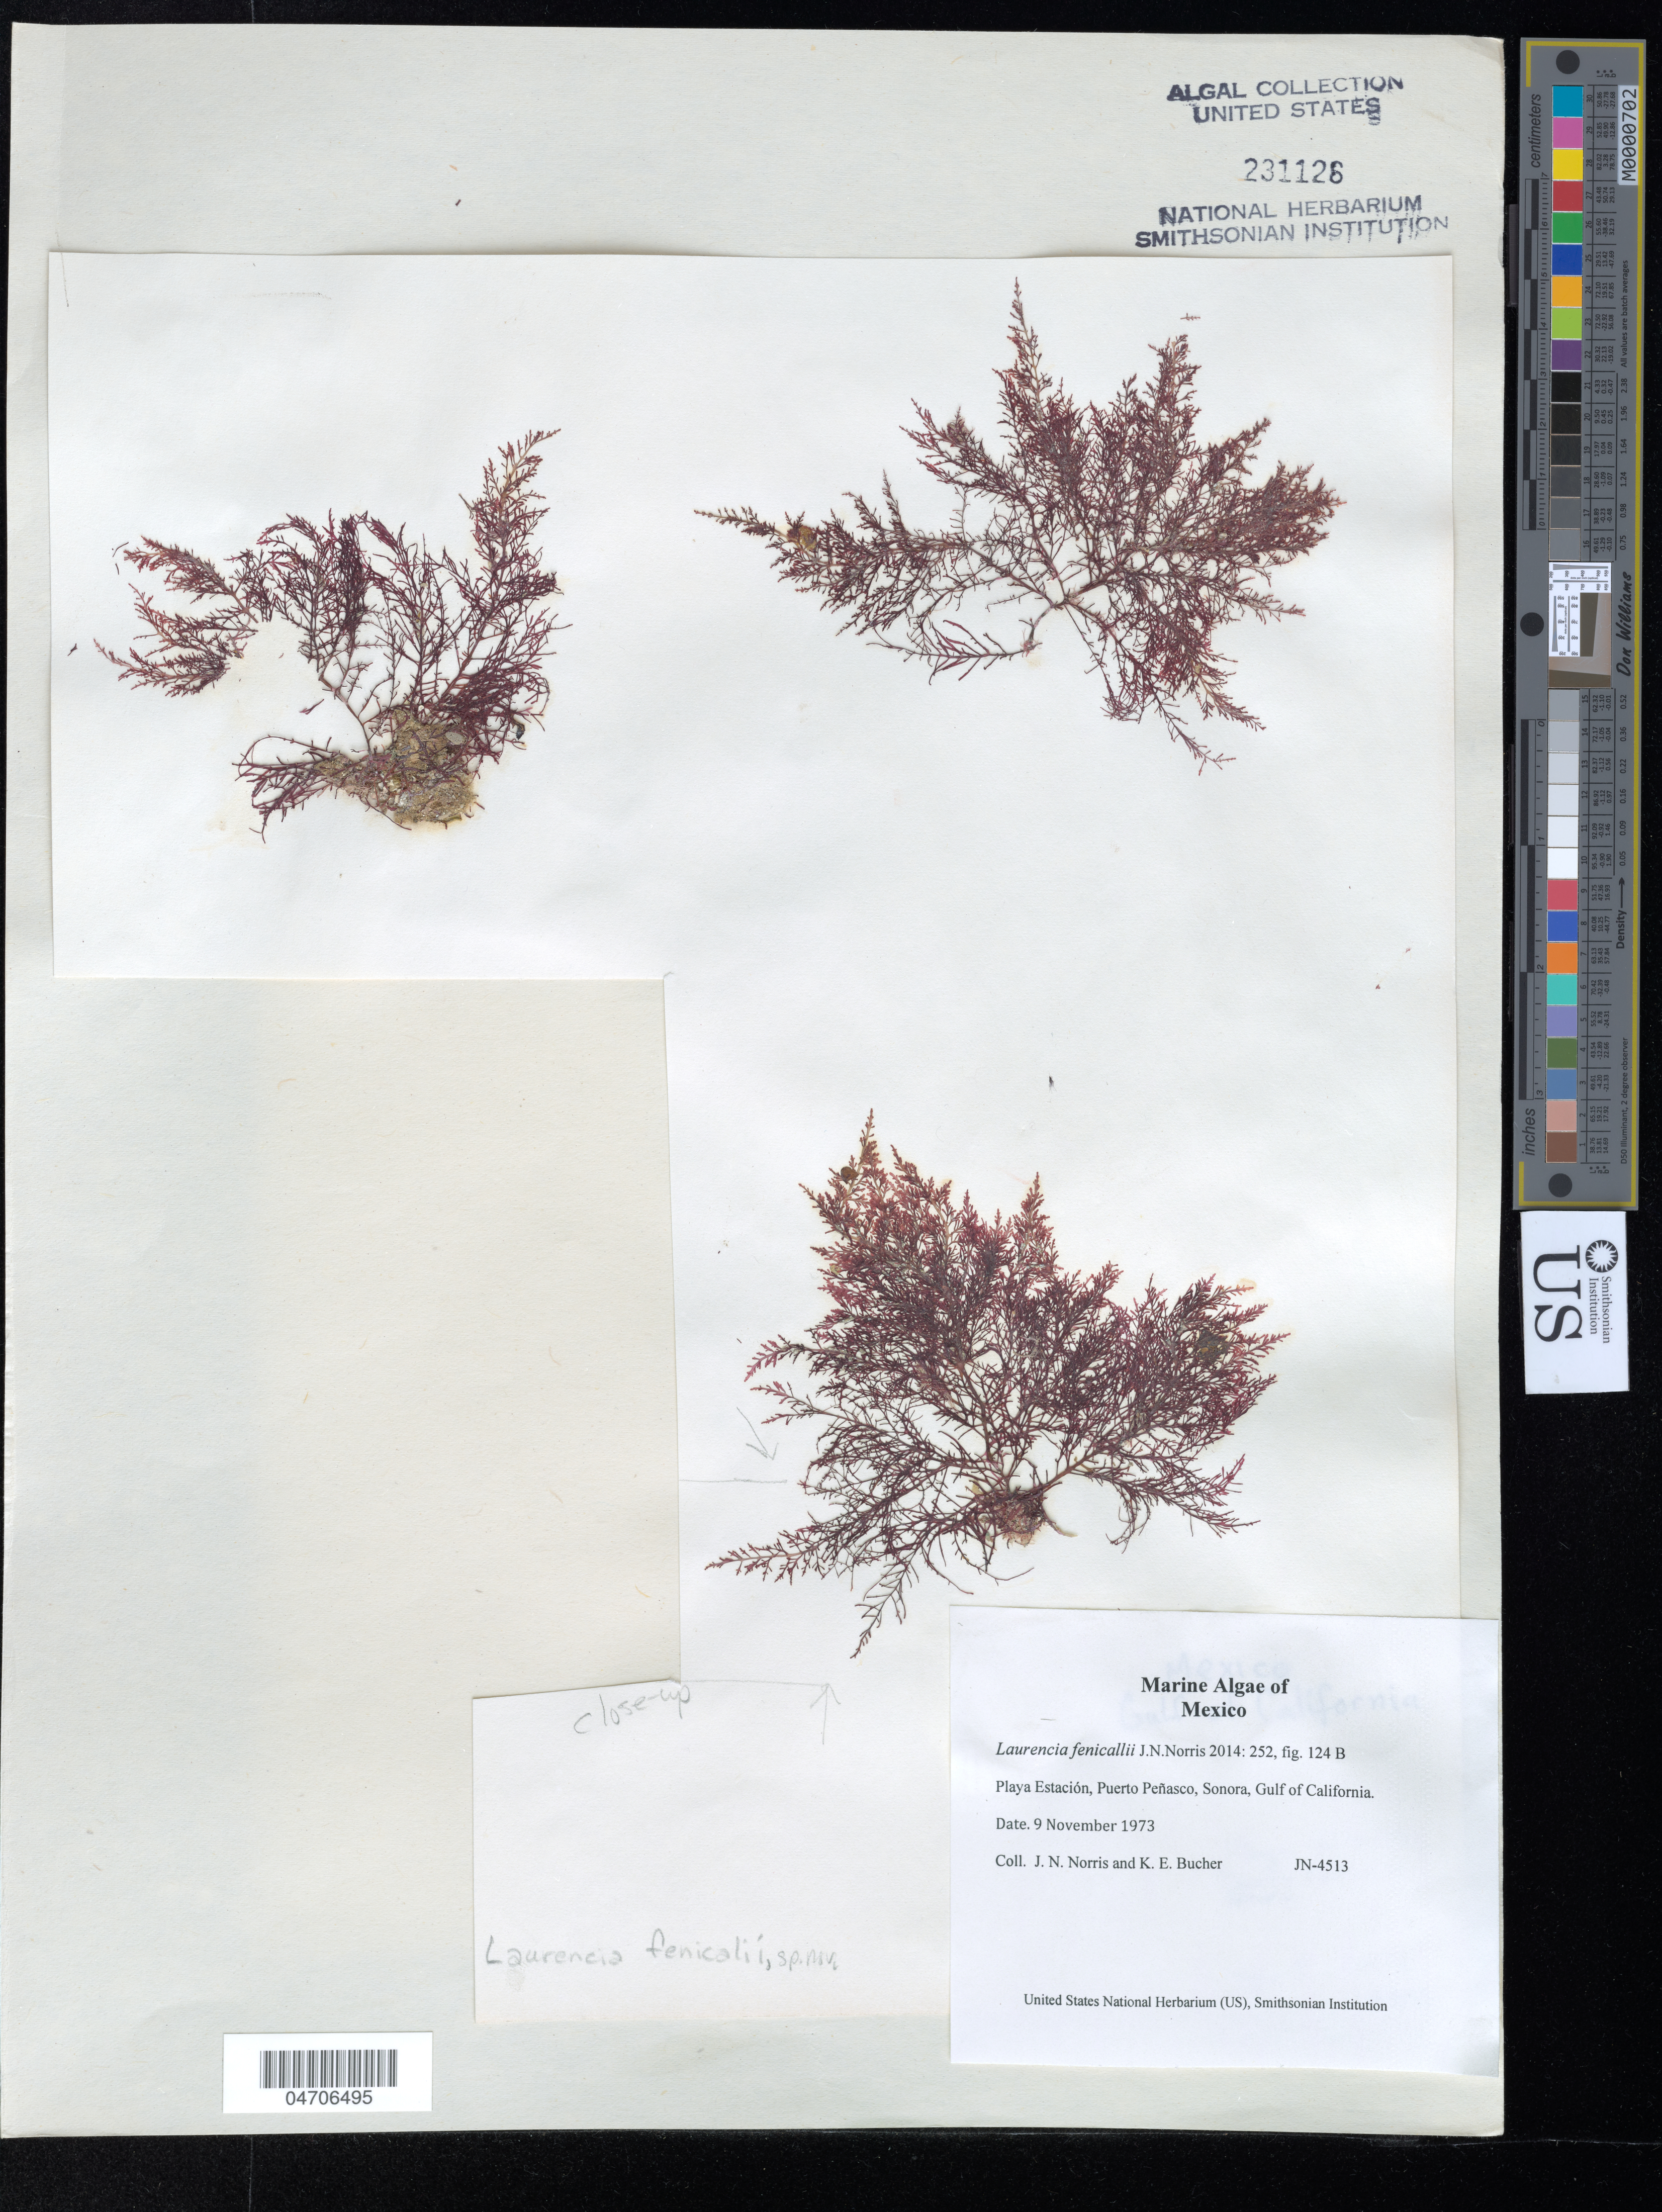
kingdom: Plantae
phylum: Rhodophyta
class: Florideophyceae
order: Ceramiales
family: Rhodomelaceae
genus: Laurencia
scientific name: Laurencia fenicalii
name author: J.N. Norris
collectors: J. Norris & K. E. Bucher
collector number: JN-4513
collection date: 1973-11-09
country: Mexico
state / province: Sonora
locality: Playa Estación, Puerto Peñasco, Gulf of California.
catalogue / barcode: US 231126